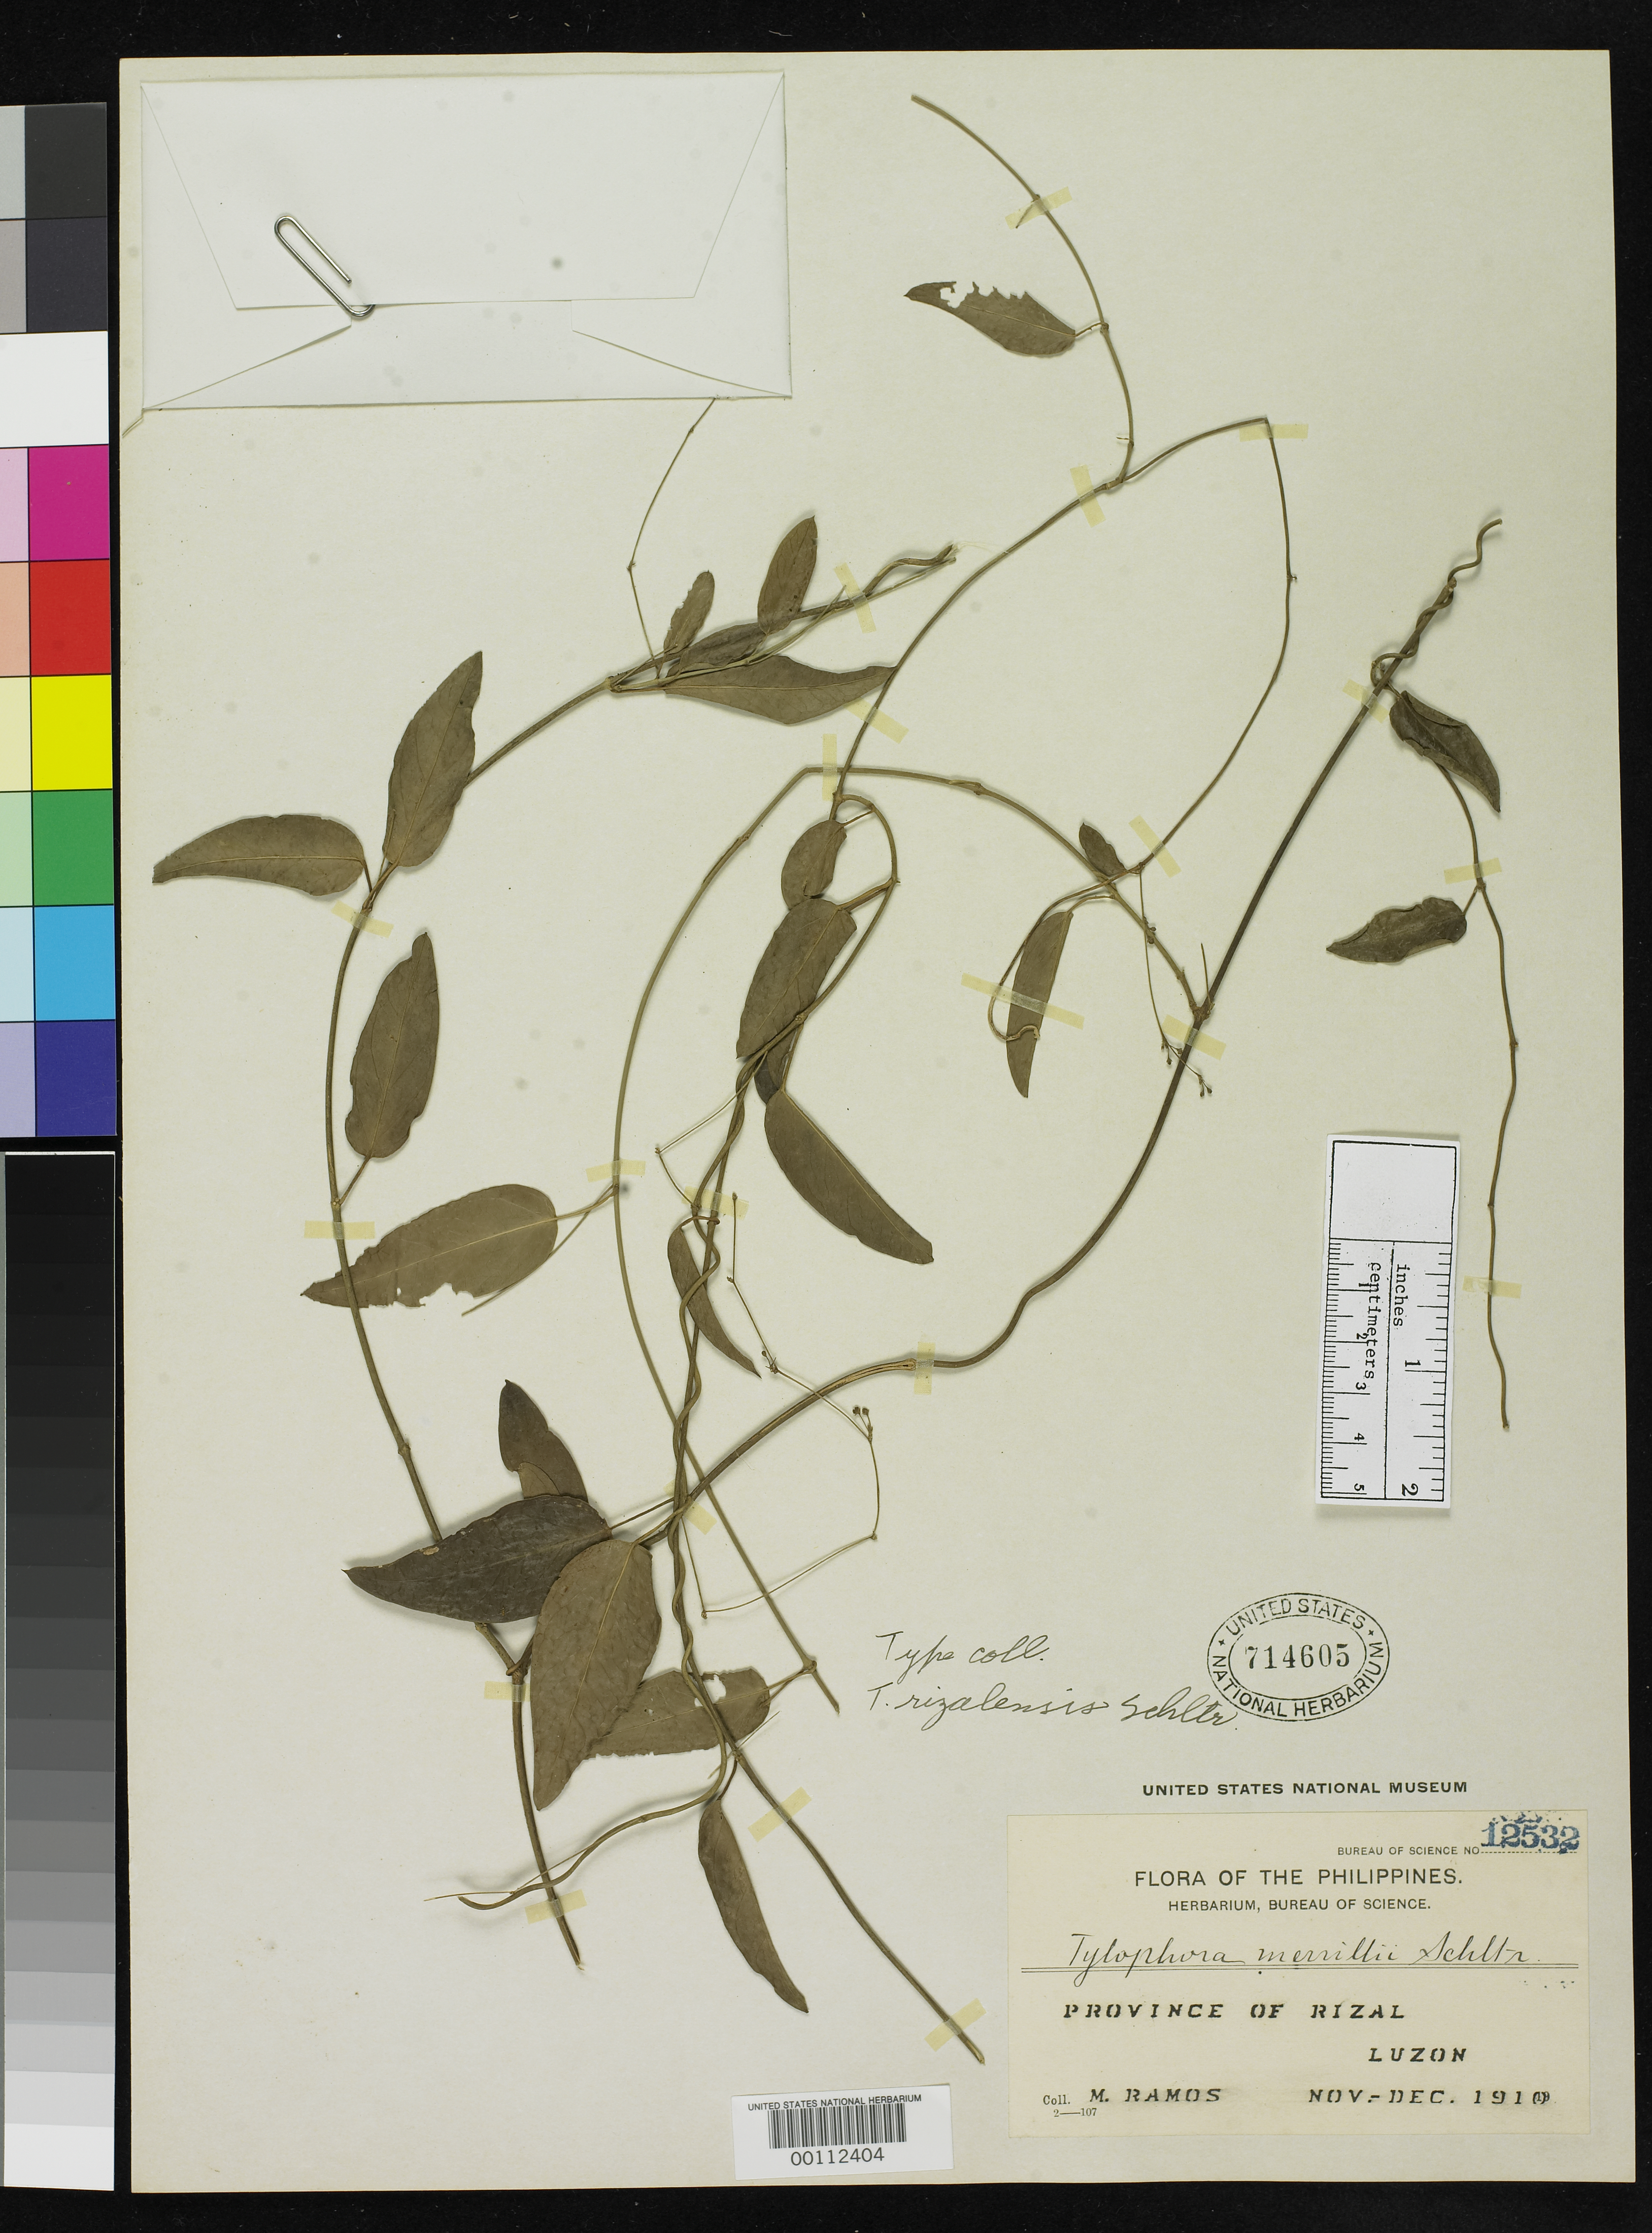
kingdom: Plantae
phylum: Tracheophyta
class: Magnoliopsida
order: Gentianales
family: Apocynaceae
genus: Tylophora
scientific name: Tylophora rizalensis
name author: Schltr.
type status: Isotype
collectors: M. Ramos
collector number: Bur. Sci. 12532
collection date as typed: Dec 1910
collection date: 1910-12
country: Philippines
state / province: Calabarzon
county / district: Rizal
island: Luzon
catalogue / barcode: US 714605